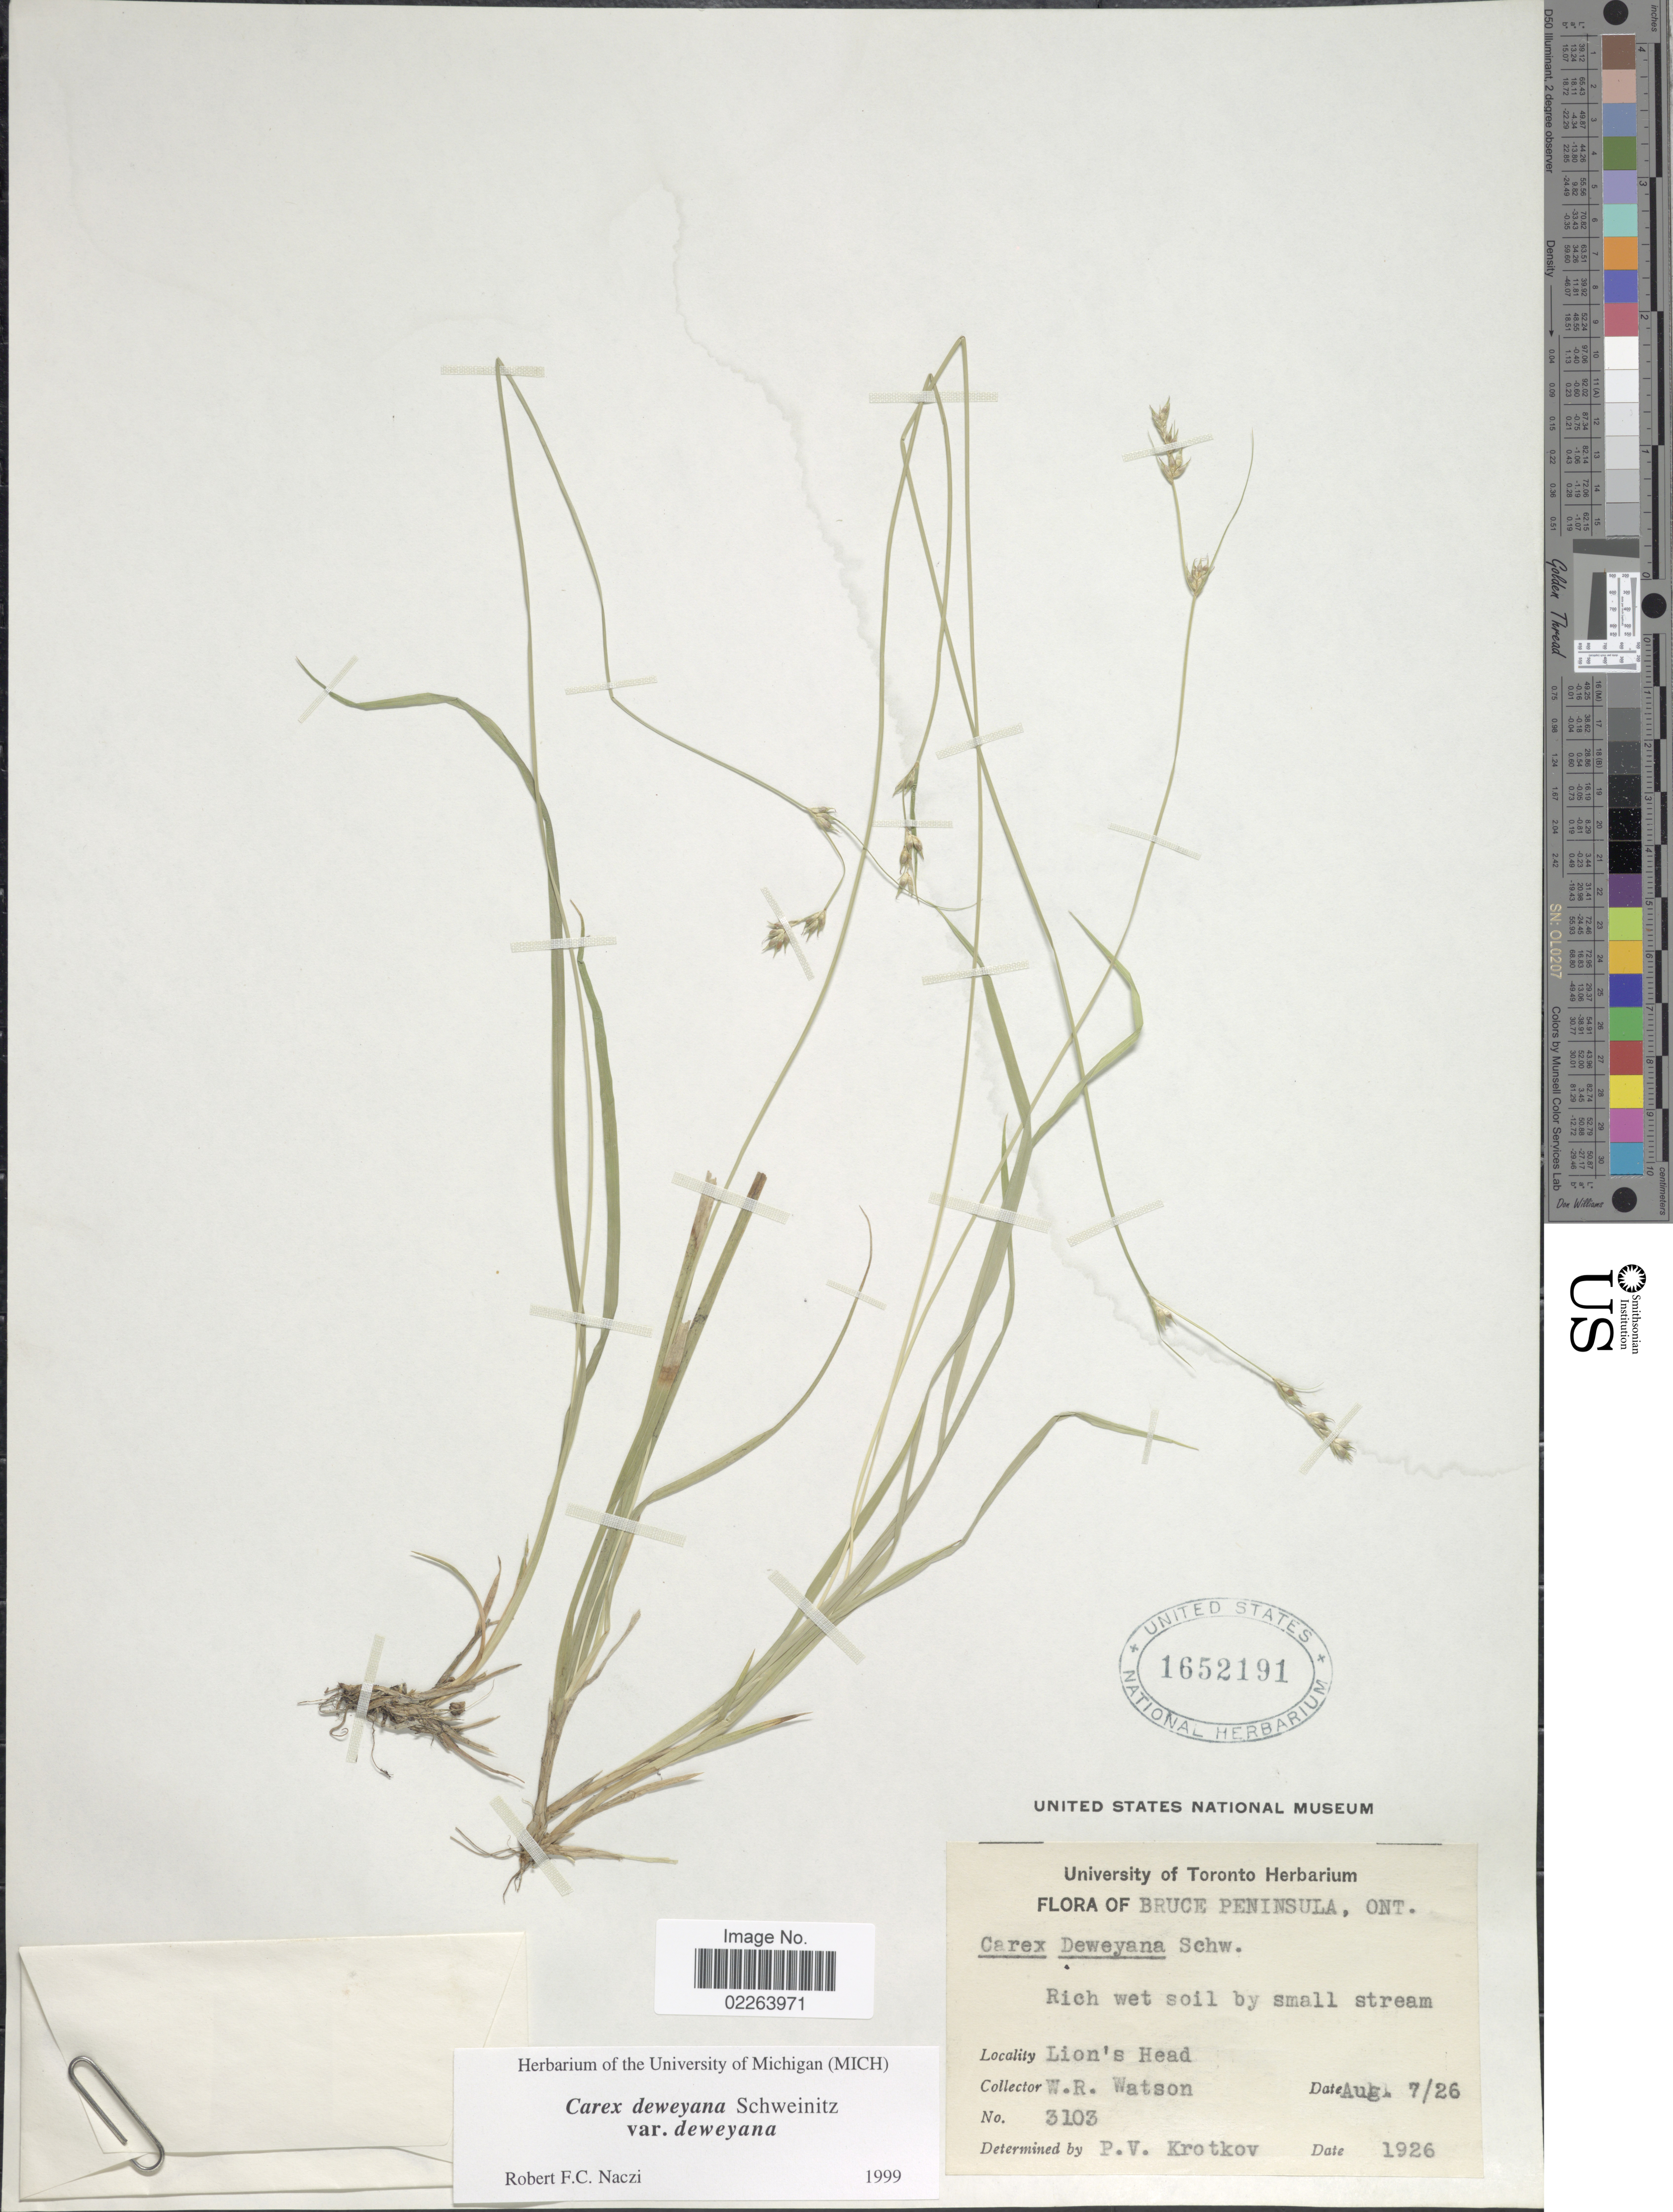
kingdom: Plantae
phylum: Tracheophyta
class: Liliopsida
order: Poales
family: Cyperaceae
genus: Carex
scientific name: Carex deweyana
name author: Schwein.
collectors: W. R. Watson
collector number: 3103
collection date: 1926-08-07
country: Canada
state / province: Ontario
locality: Bruce Peninsula, Rich wet soil by small stream, Lion's Head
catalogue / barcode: US 1652191